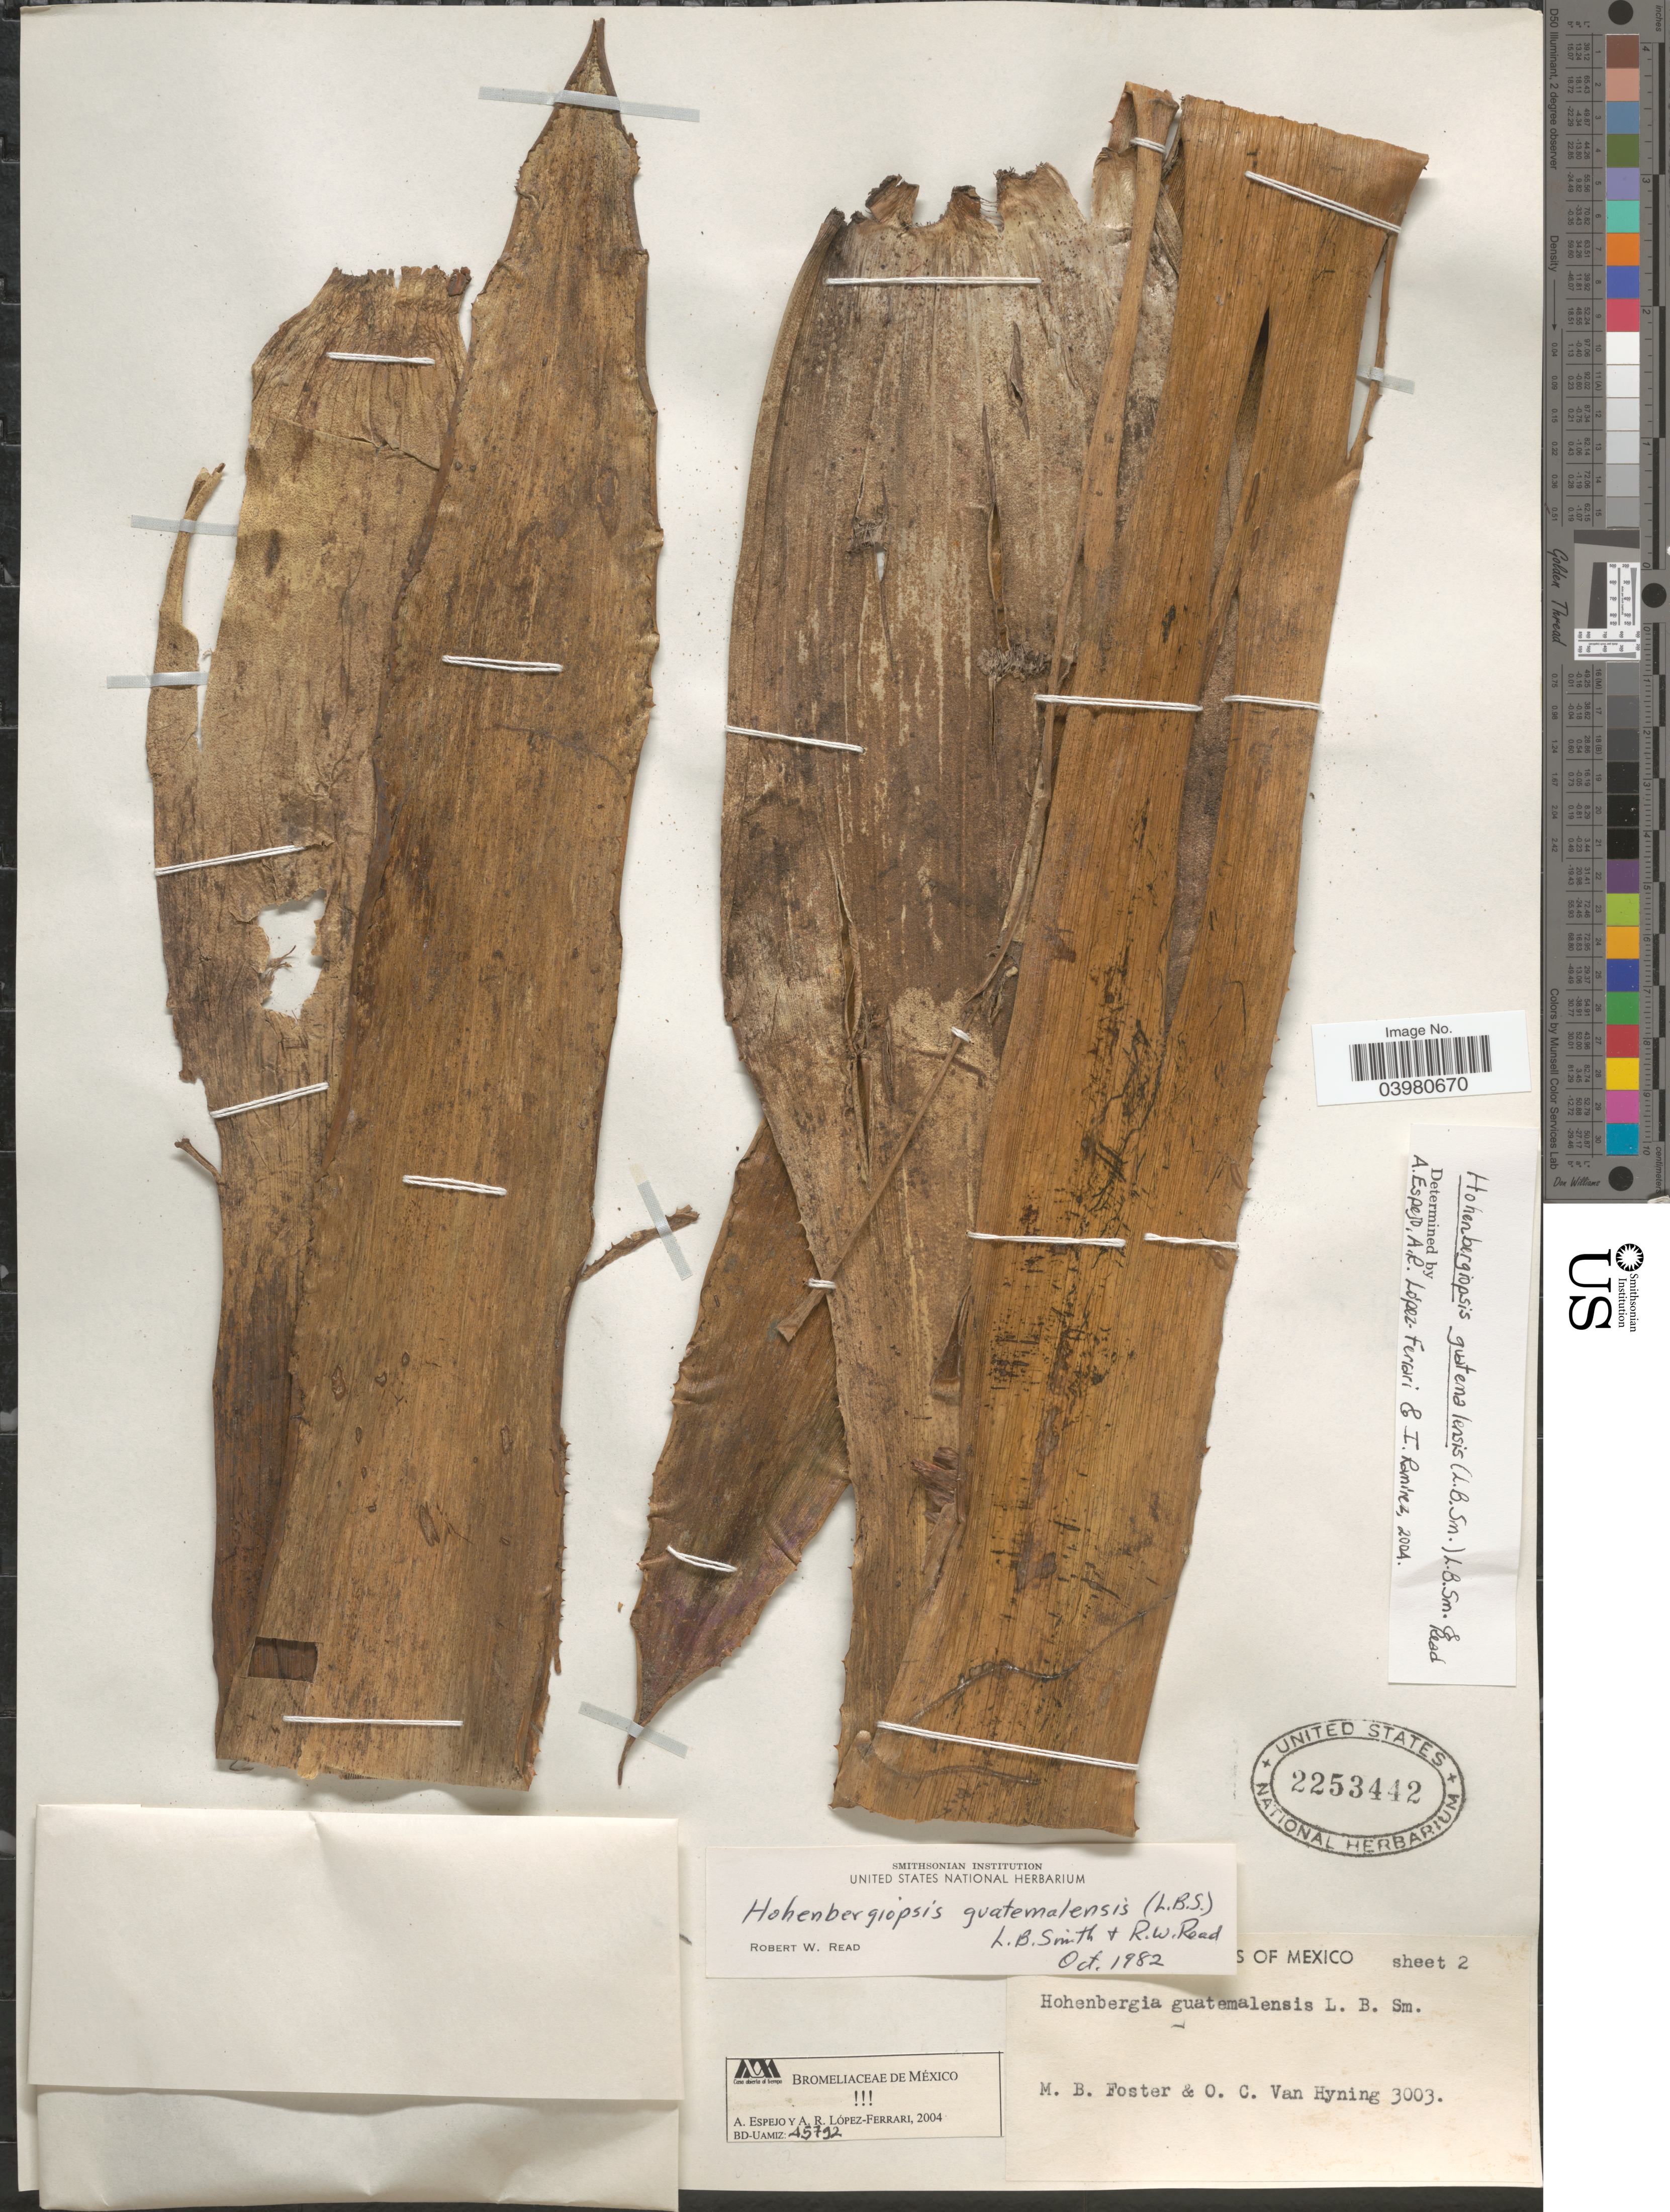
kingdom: Plantae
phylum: Tracheophyta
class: Liliopsida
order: Poales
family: Bromeliaceae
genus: Hohenbergiopsis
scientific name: Hohenbergiopsis guatemalensis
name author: (L.B. Sm.) L.B. Sm. & Read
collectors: M. B. Foster & O. Van Hyning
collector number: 3003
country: Mexico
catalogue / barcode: US 2253442